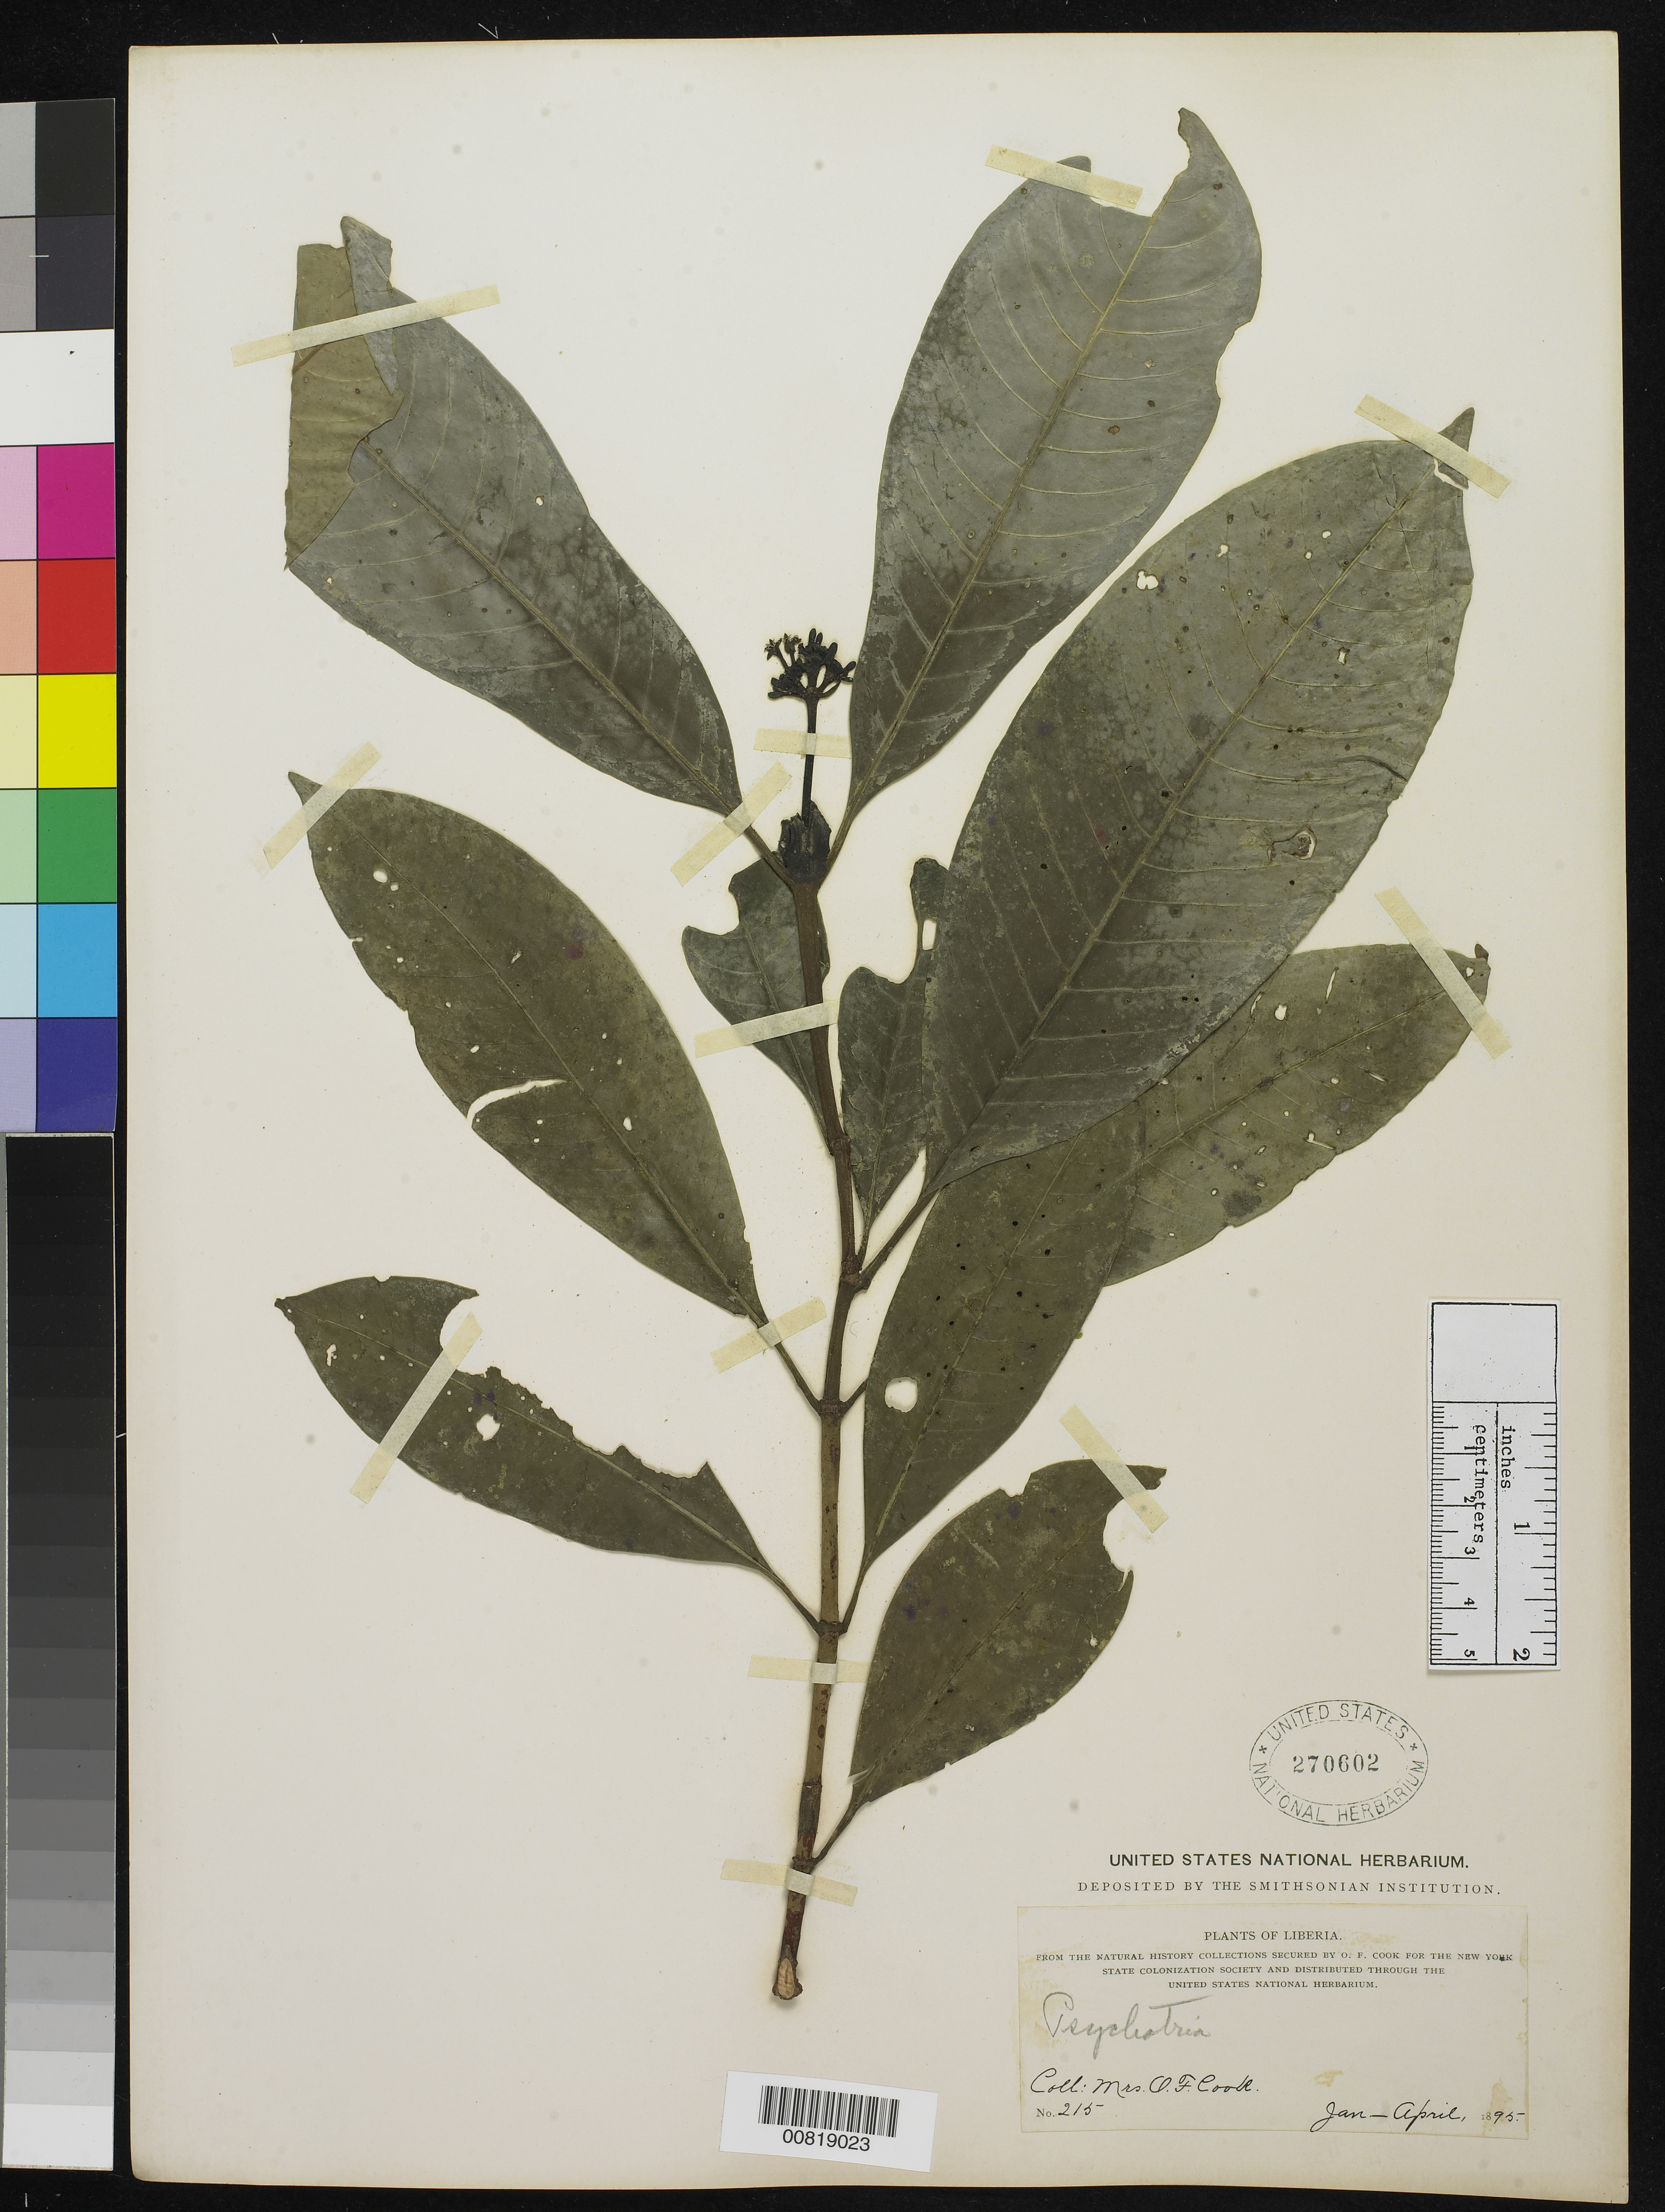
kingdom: Plantae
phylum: Tracheophyta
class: Magnoliopsida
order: Gentianales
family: Rubiaceae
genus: Psychotria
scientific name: Psychotria sp.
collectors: Alice C. Cook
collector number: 215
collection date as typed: Jan 1895 to -- Apr 1895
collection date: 1895-01/1895-04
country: Liberia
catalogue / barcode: US 270602